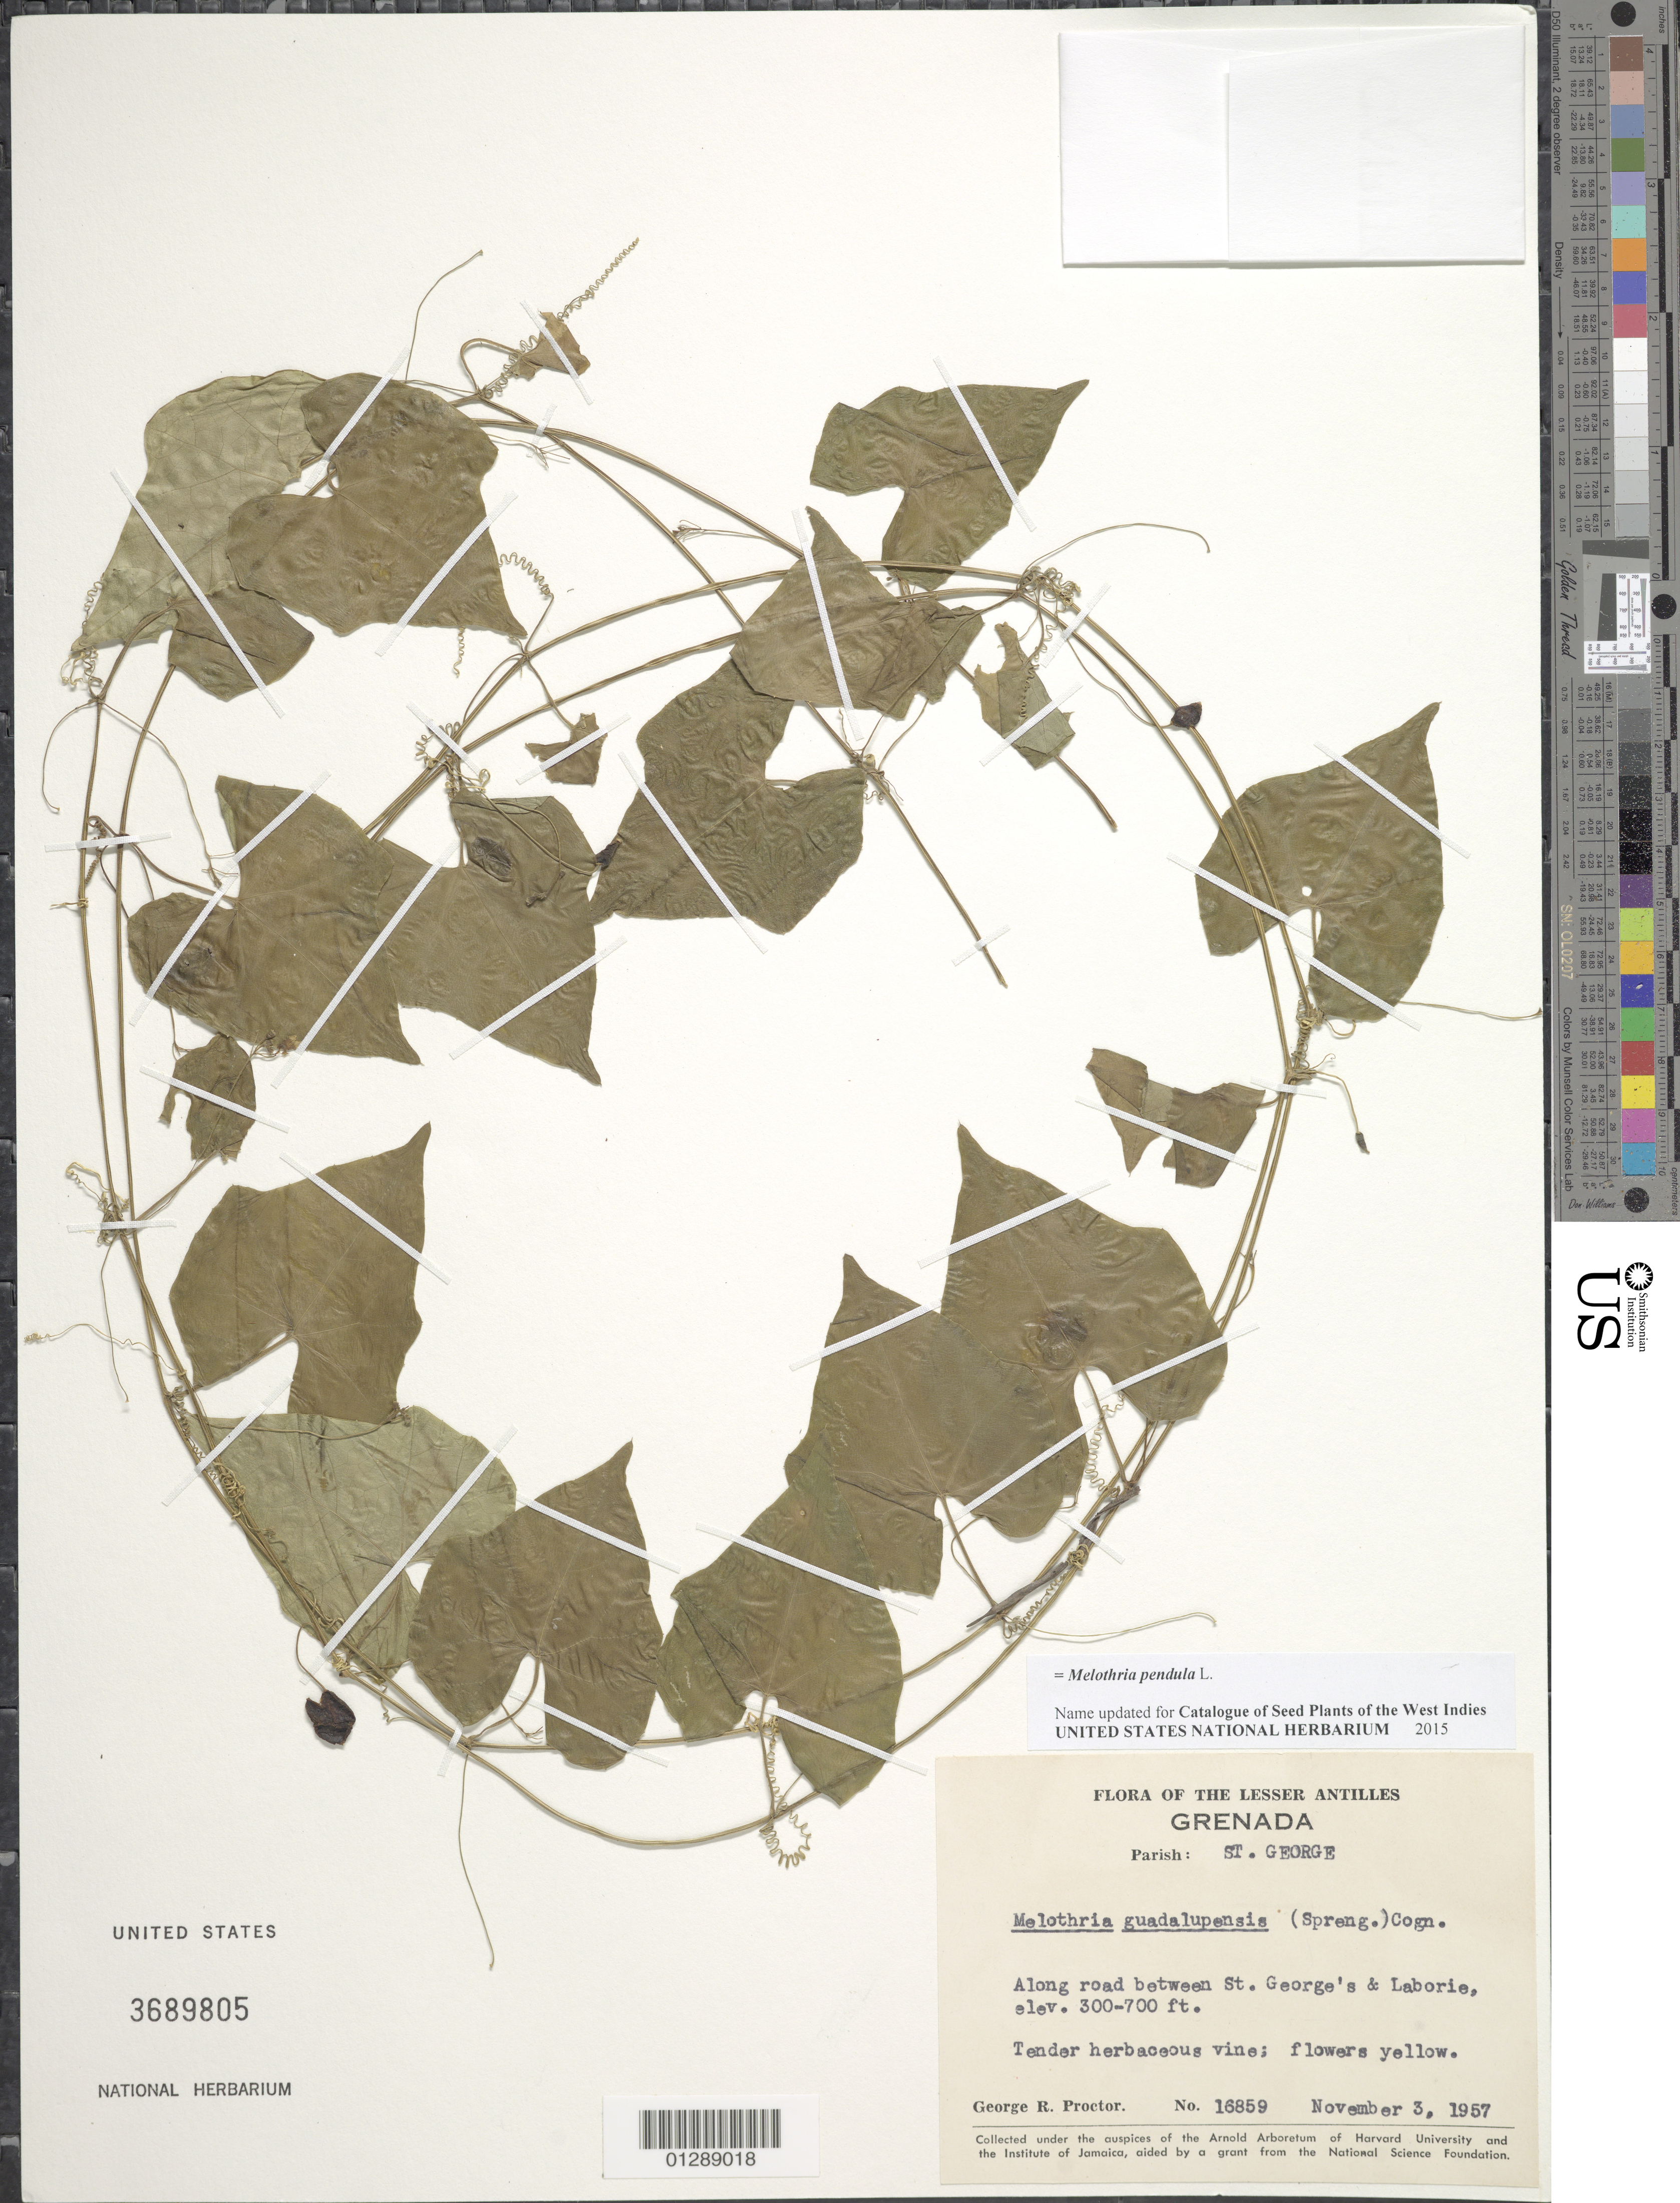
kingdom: Plantae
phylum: Tracheophyta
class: Magnoliopsida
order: Cucurbitales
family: Cucurbitaceae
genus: Melothria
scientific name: Melothria pendula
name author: L.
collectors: G. R. Proctor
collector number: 16859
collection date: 1957-11-03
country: Grenada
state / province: Saint George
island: Grenada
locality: Road between St. George's and Laborie.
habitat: Along road.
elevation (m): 91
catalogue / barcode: US 3689805